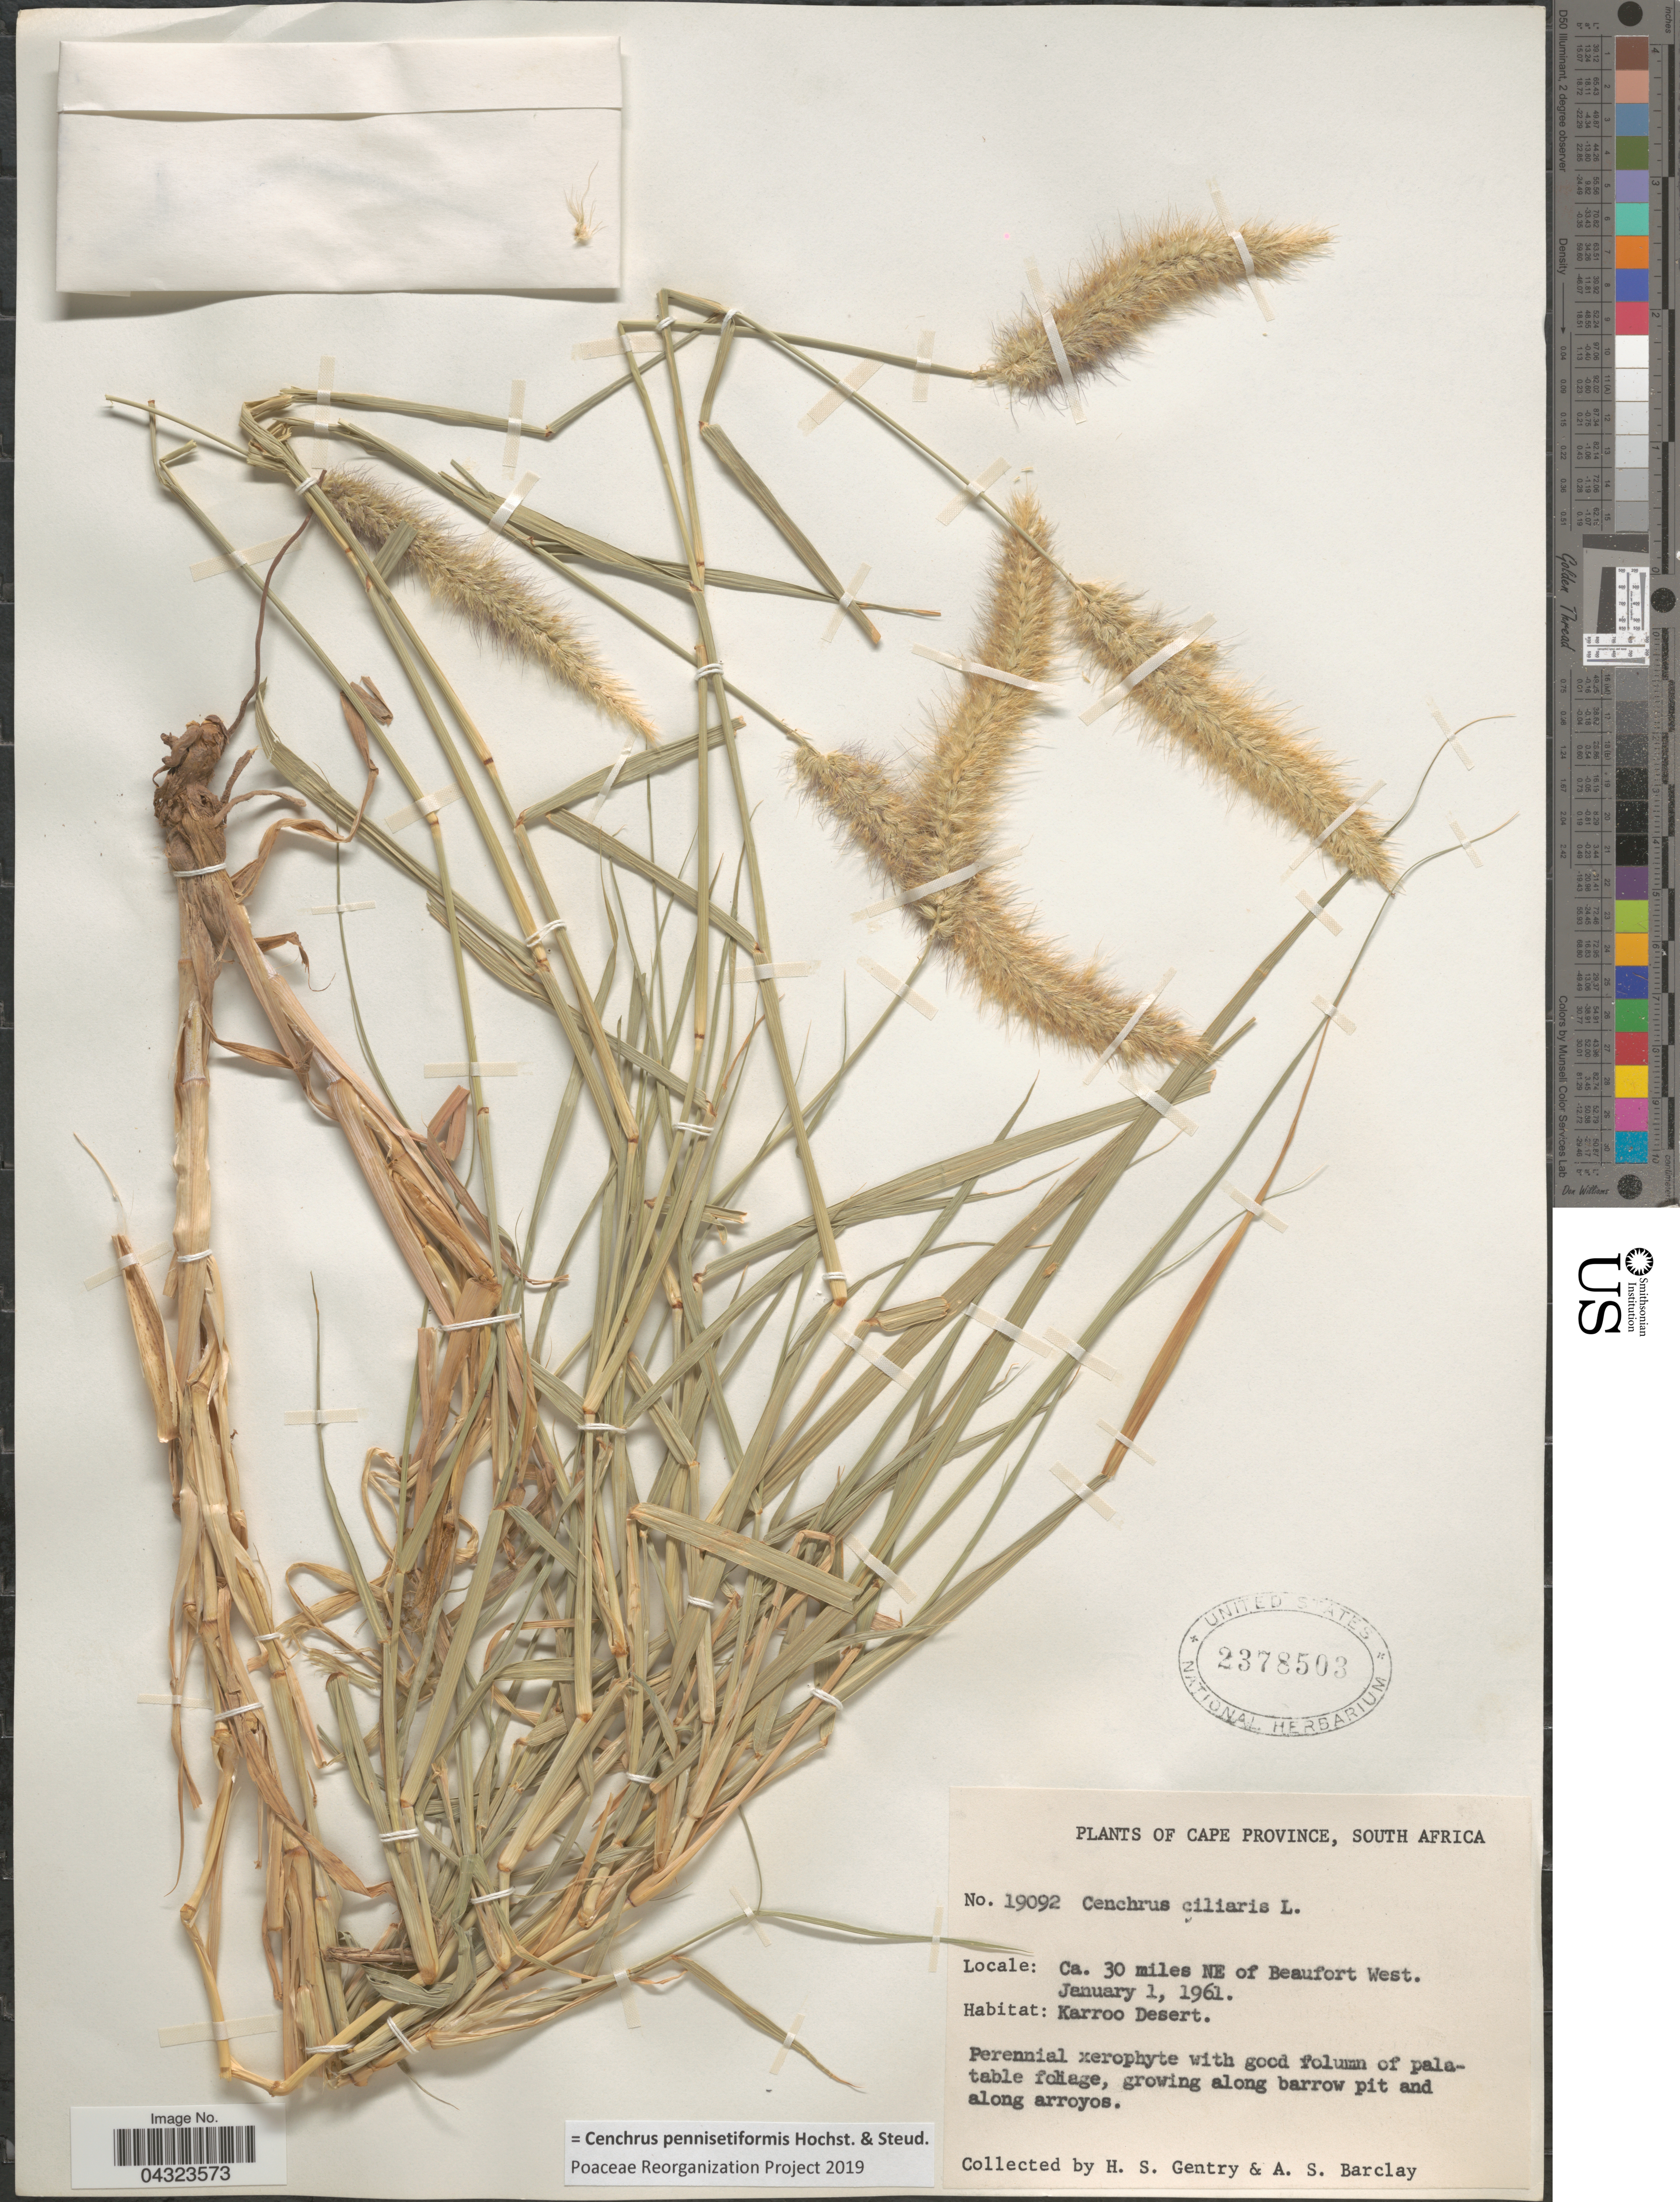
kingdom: Plantae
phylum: Tracheophyta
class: Liliopsida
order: Poales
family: Poaceae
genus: Cenchrus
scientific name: Cenchrus pennisetiformis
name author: Hochst. & Steud. ex Steud.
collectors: H. S. Gentry & A. S. Barclay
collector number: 19092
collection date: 1961-01-01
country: South Africa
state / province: Western Cape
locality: Ca. 30 miles NE of Beaufort West. Karroo Desert.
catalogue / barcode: US 2378503